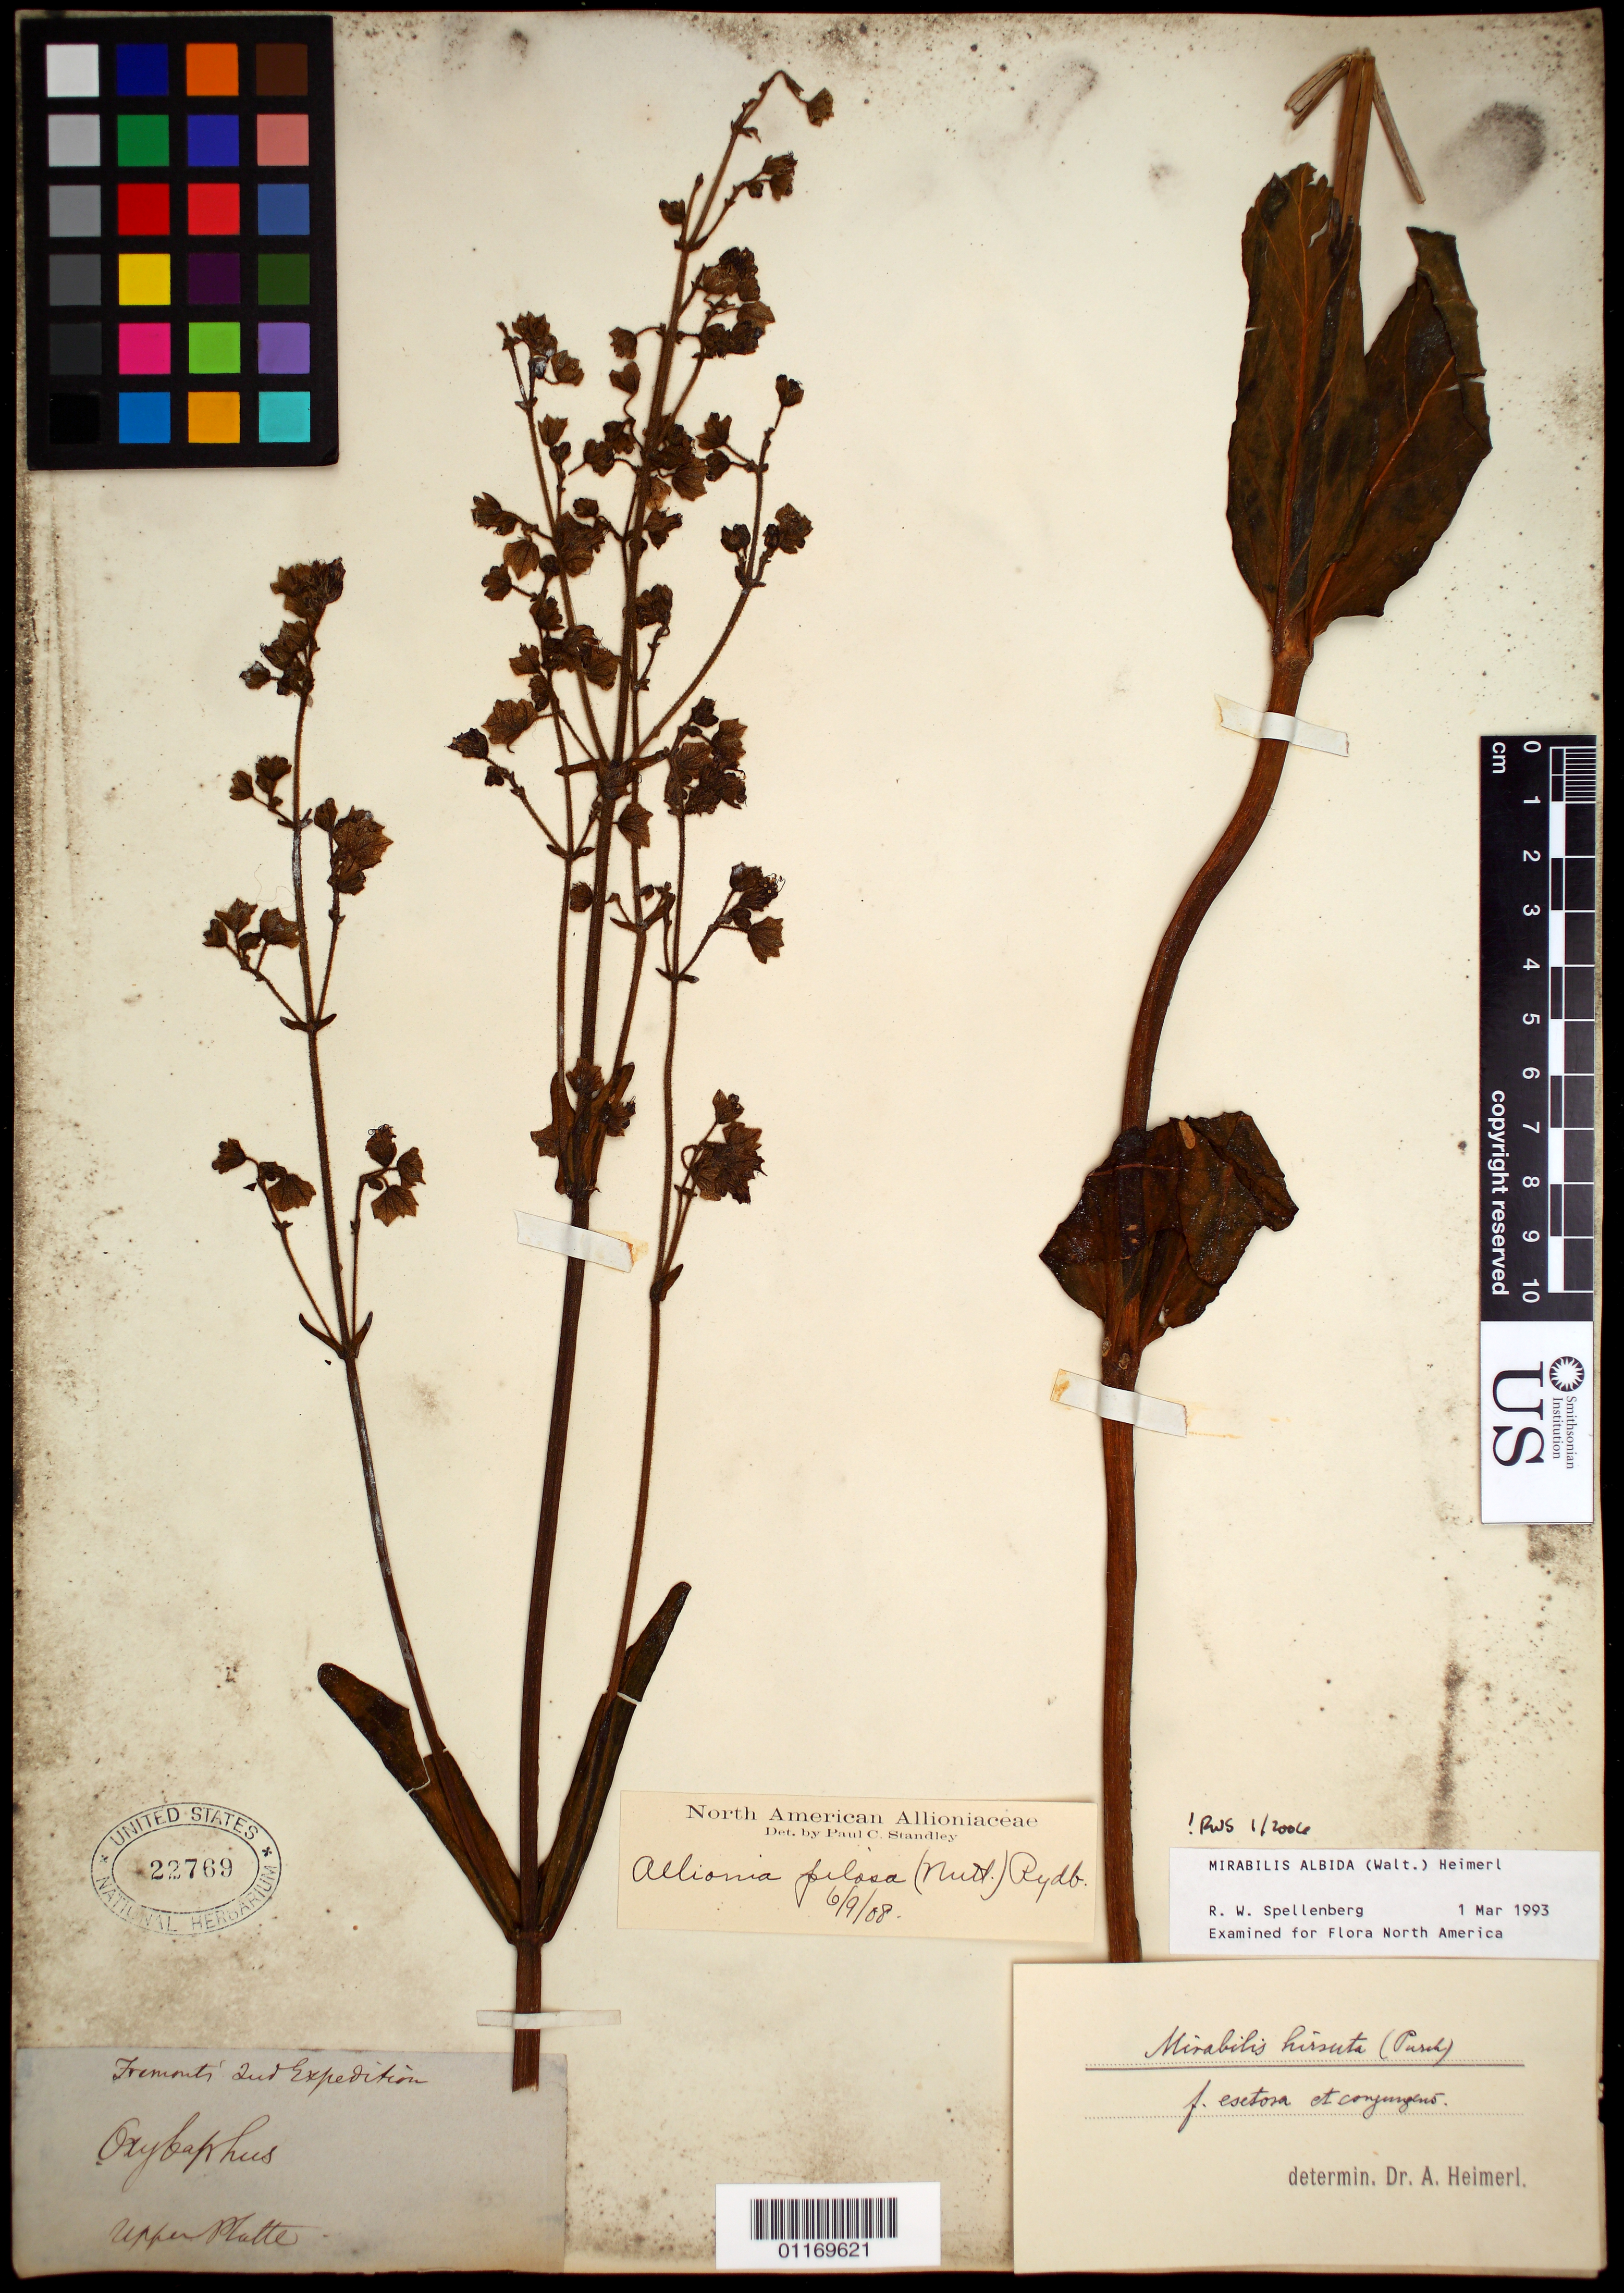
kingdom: Plantae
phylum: Tracheophyta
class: Magnoliopsida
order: Caryophyllales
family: Nyctaginaceae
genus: Mirabilis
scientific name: Mirabilis albida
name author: (Walter) Heimerl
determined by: Spellenberg, R. W.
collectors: Fremont Exped.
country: United States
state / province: California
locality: Upper Platte.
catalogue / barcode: US 22769